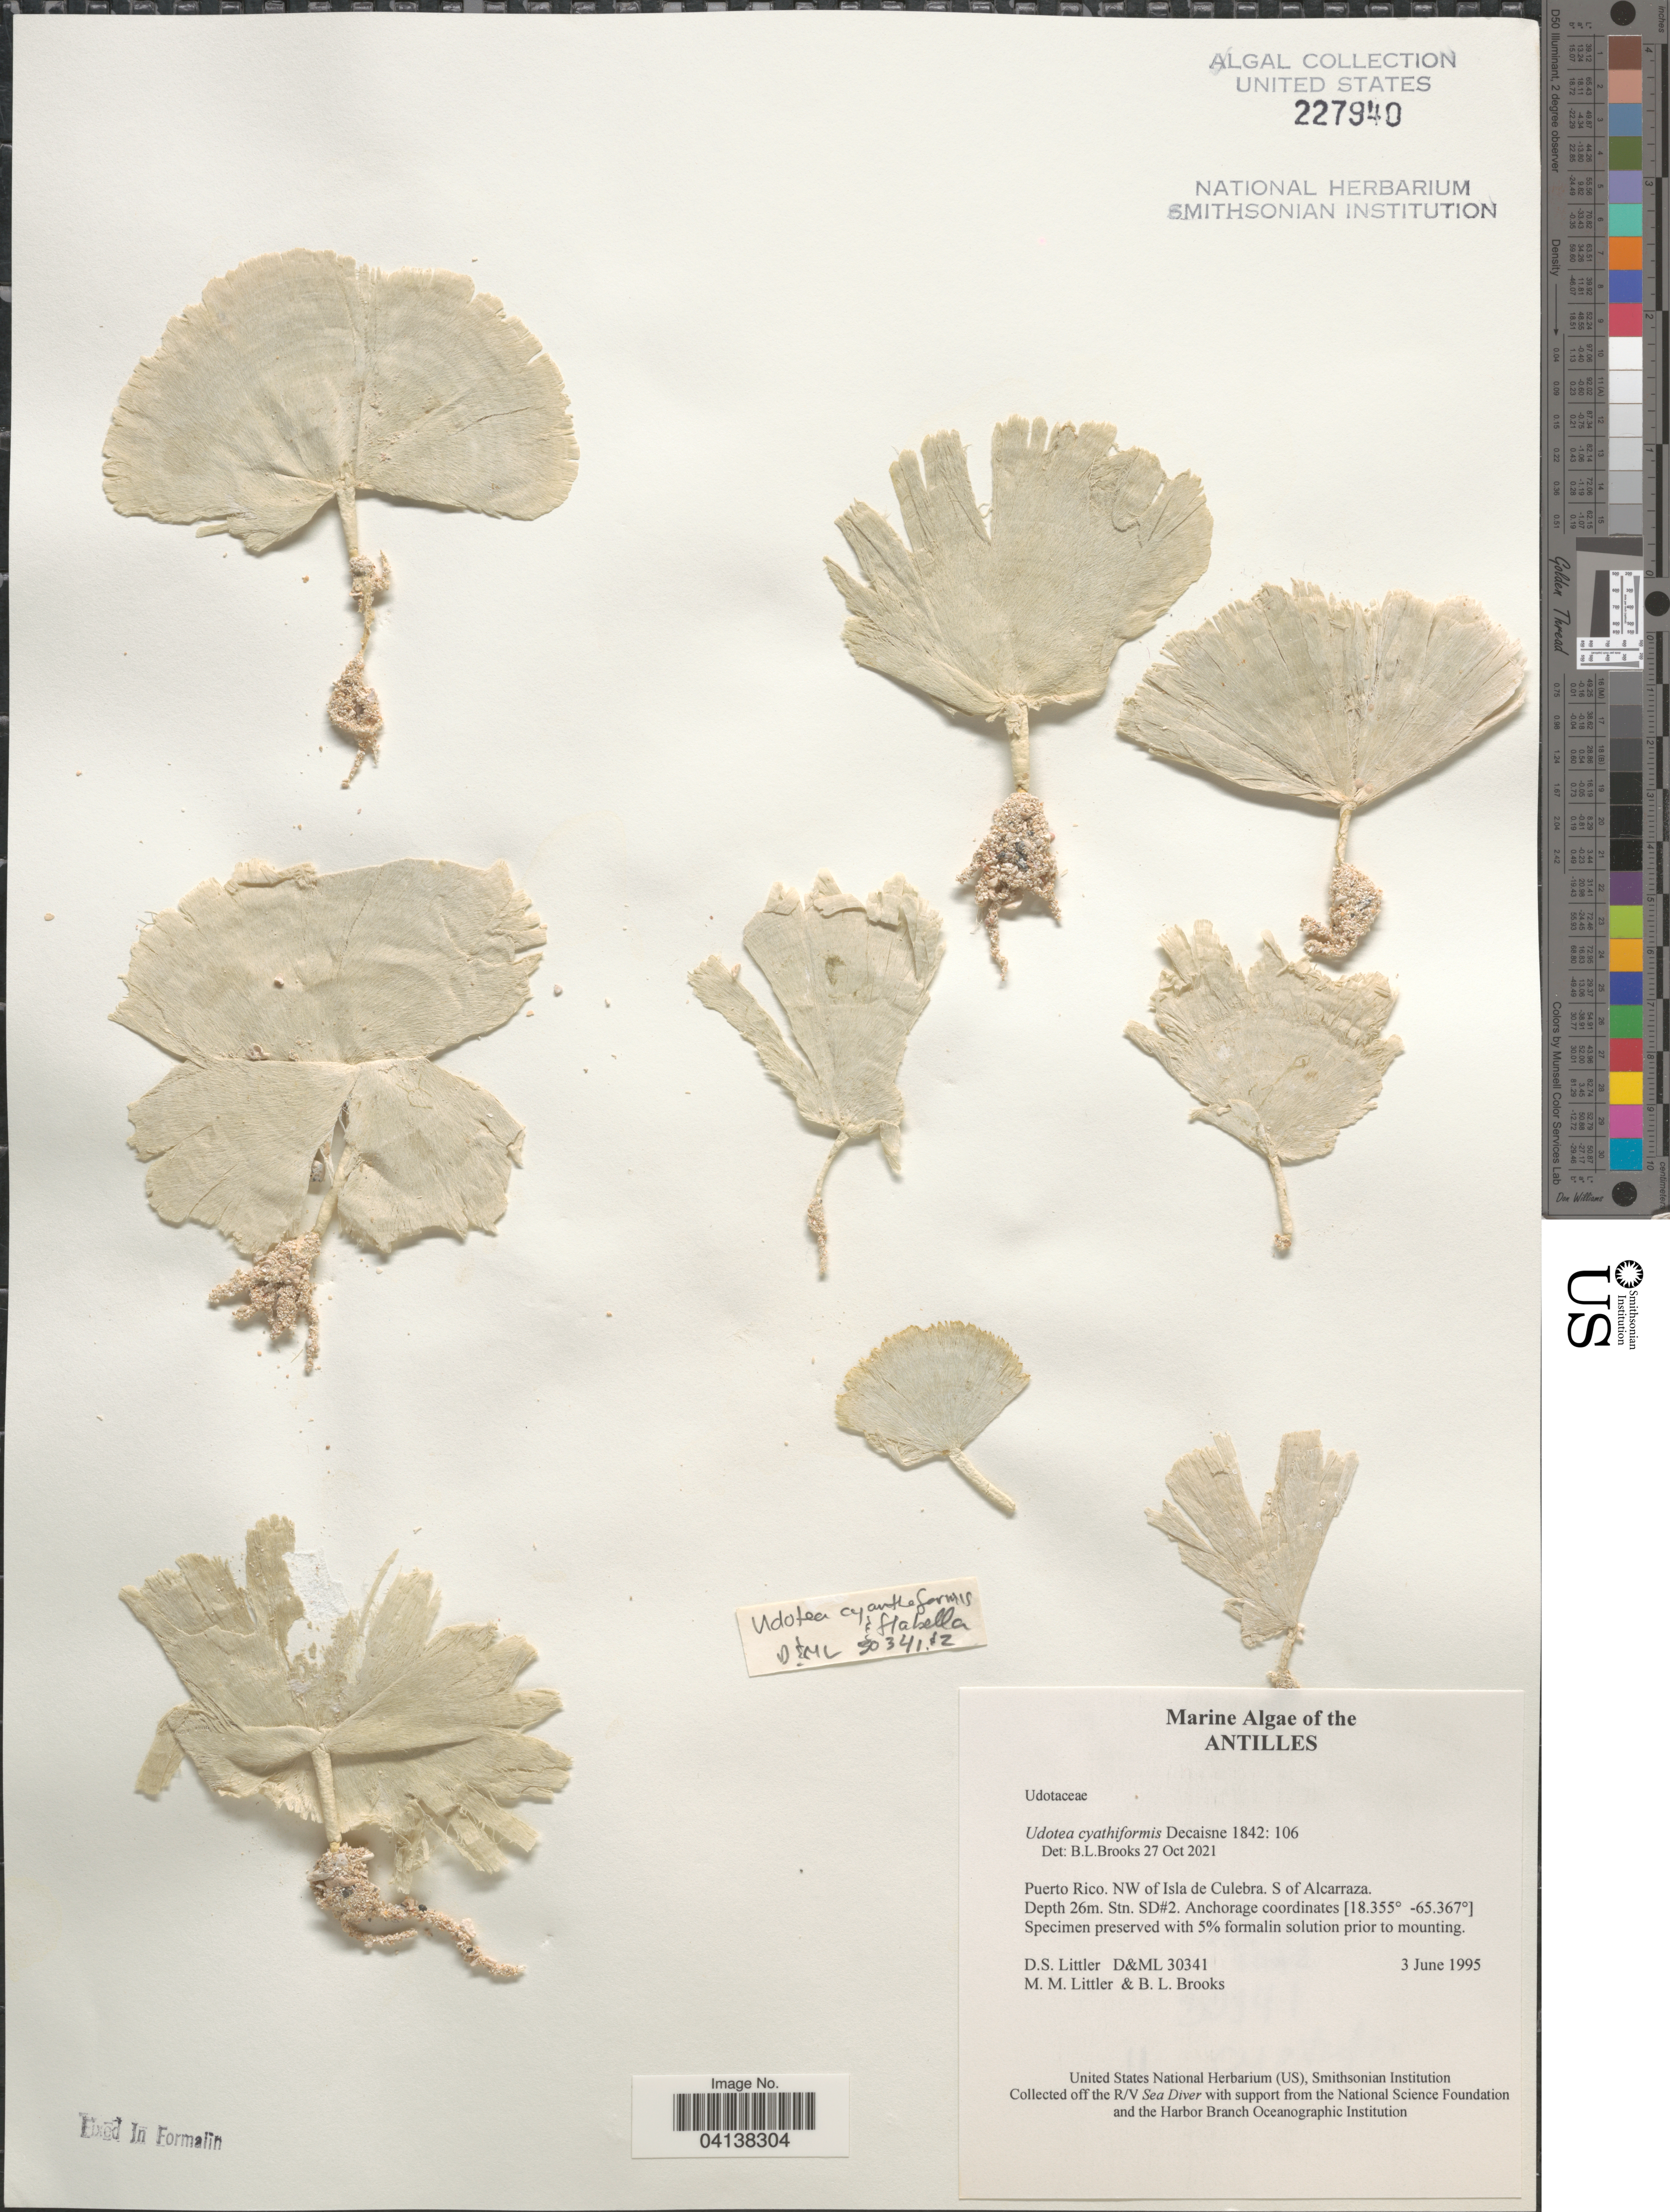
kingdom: Plantae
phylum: Chlorophyta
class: Ulvophyceae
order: Bryopsidales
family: Udoteaceae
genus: Udotea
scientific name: Udotea cyathiformis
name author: Decne.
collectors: D. S. Littler & B. Brooks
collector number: D&ML 30341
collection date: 1995-06-03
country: Puerto Rico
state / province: Culebra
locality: NW of Isla de Culebra. S of Alcarraza. Stn. SD#2. The Antilles.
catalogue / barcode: US 227940